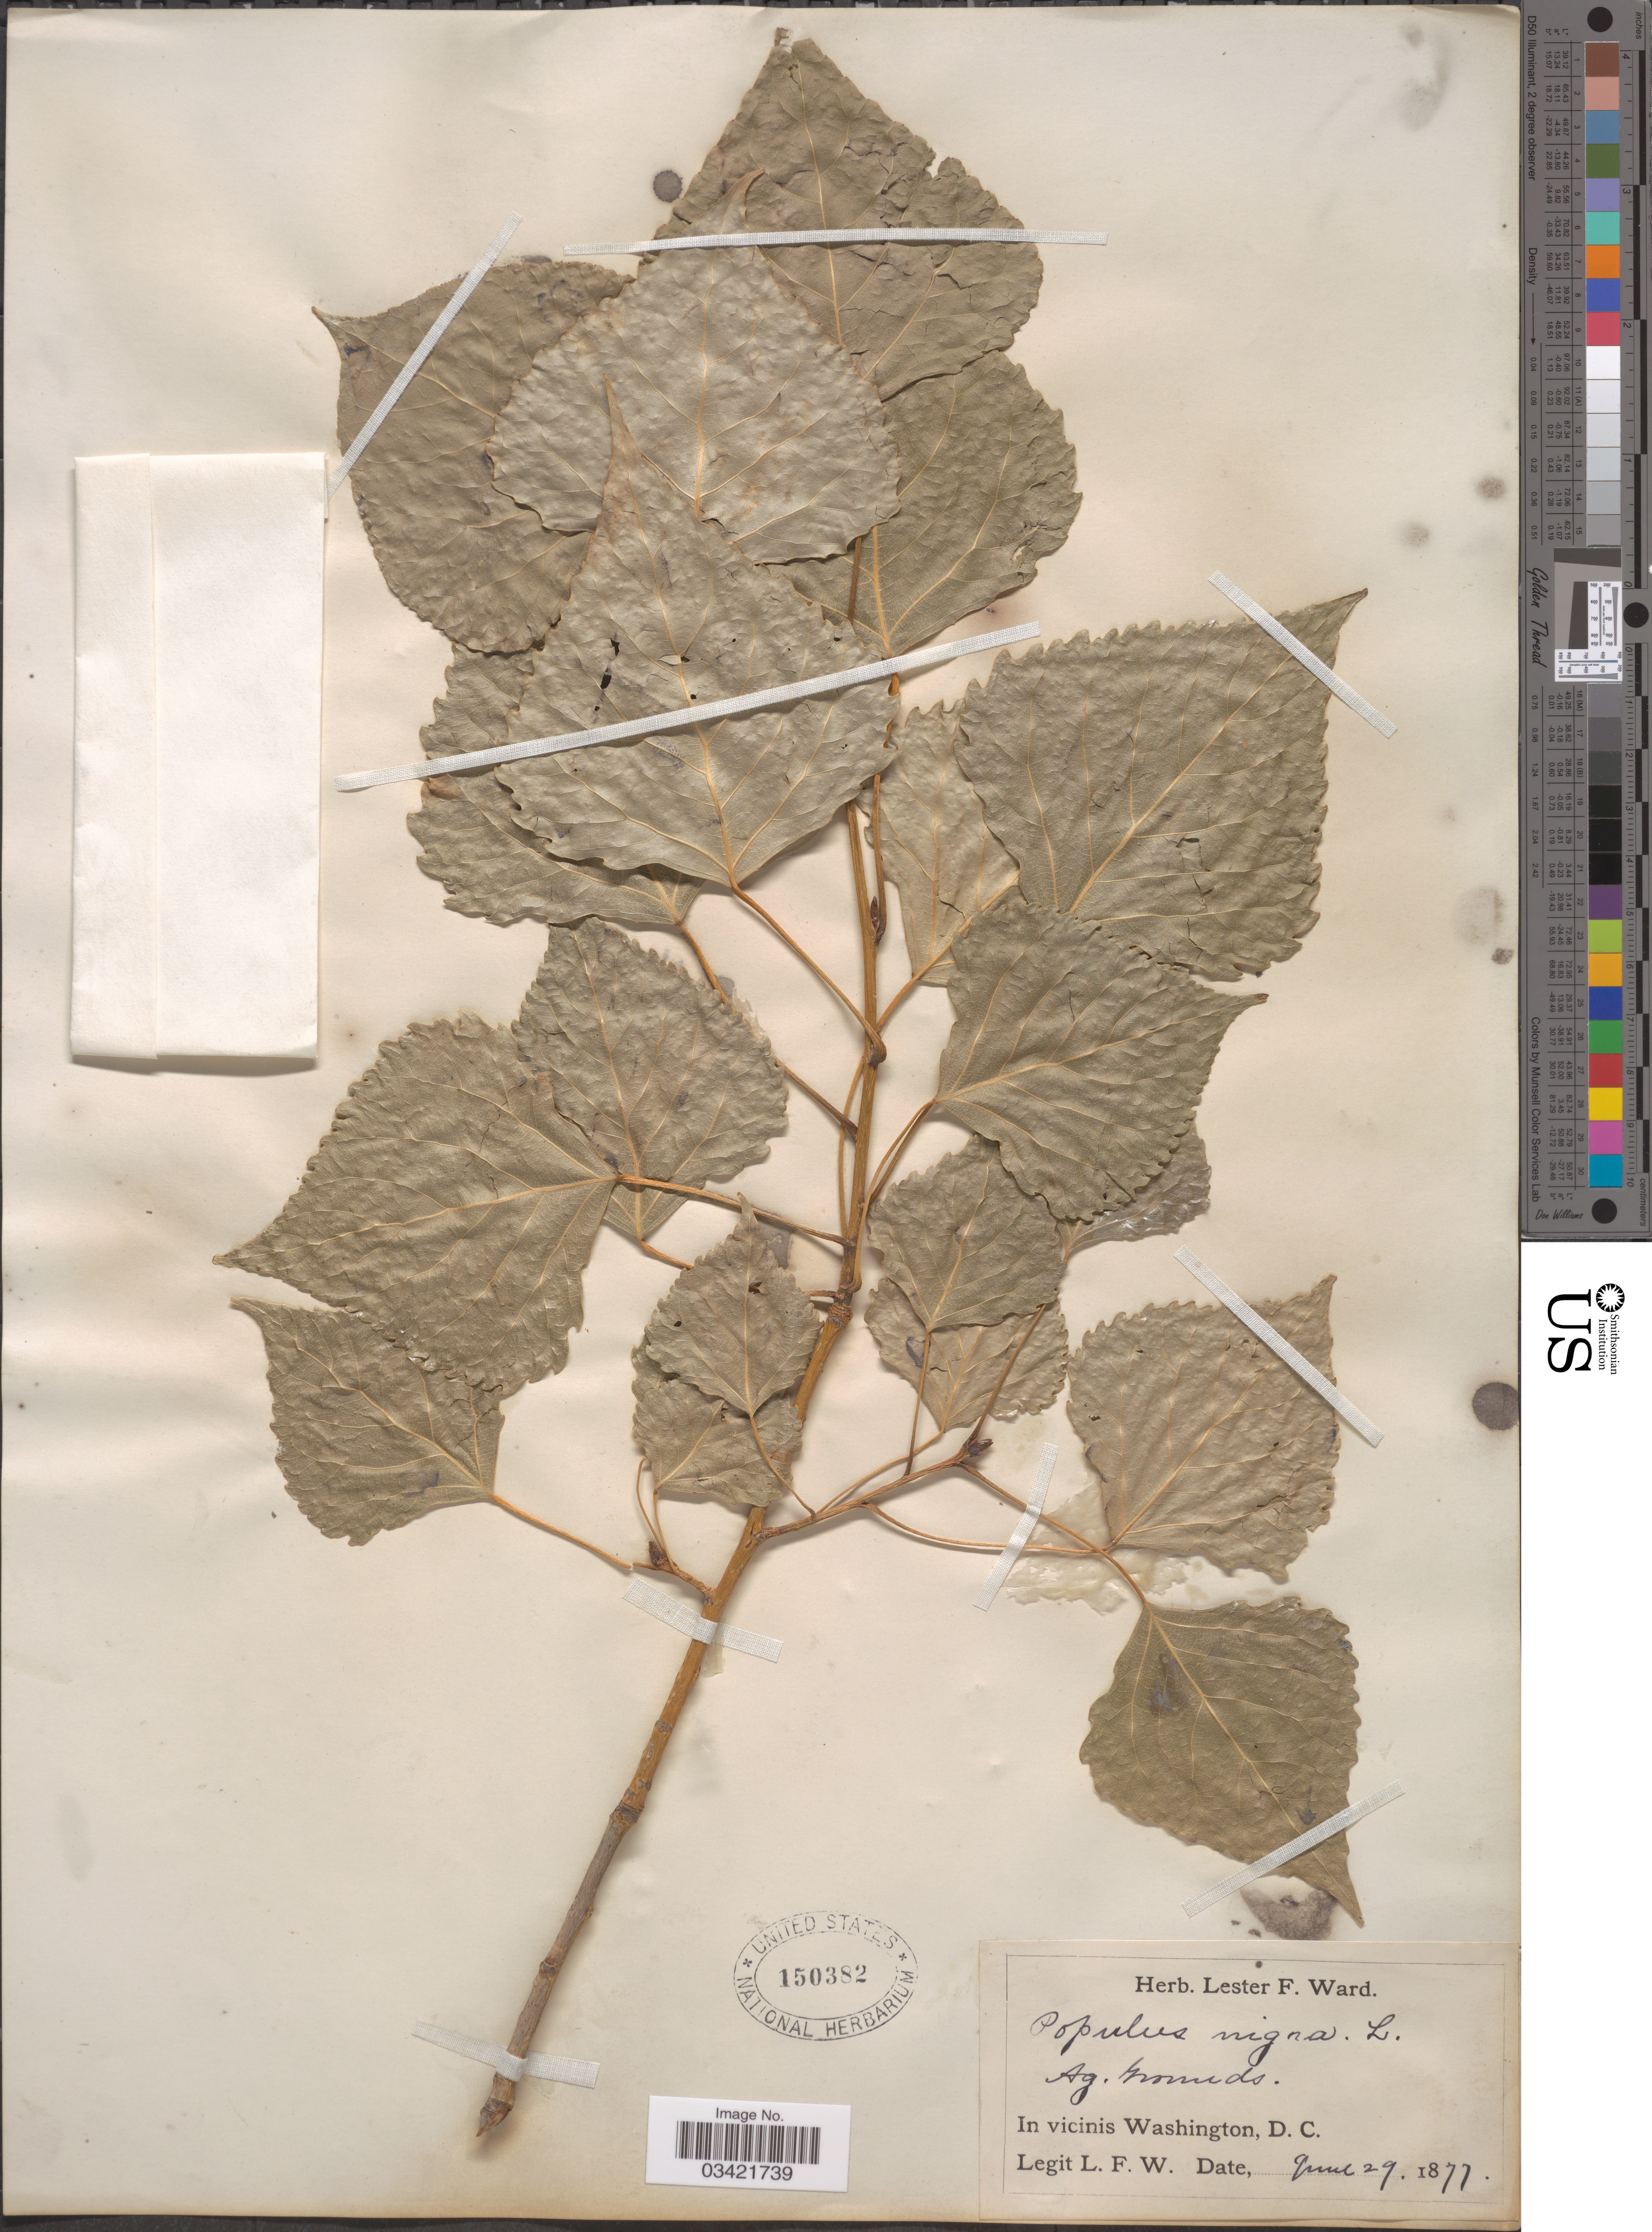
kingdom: Plantae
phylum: Tracheophyta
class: Magnoliopsida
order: Malpighiales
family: Salicaceae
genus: Populus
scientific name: Populus canadensis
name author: Moench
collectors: L. F. Ward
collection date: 1877-06-29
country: United States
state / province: District of Columbia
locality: In vicinis Washington, D.C.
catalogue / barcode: US 150382